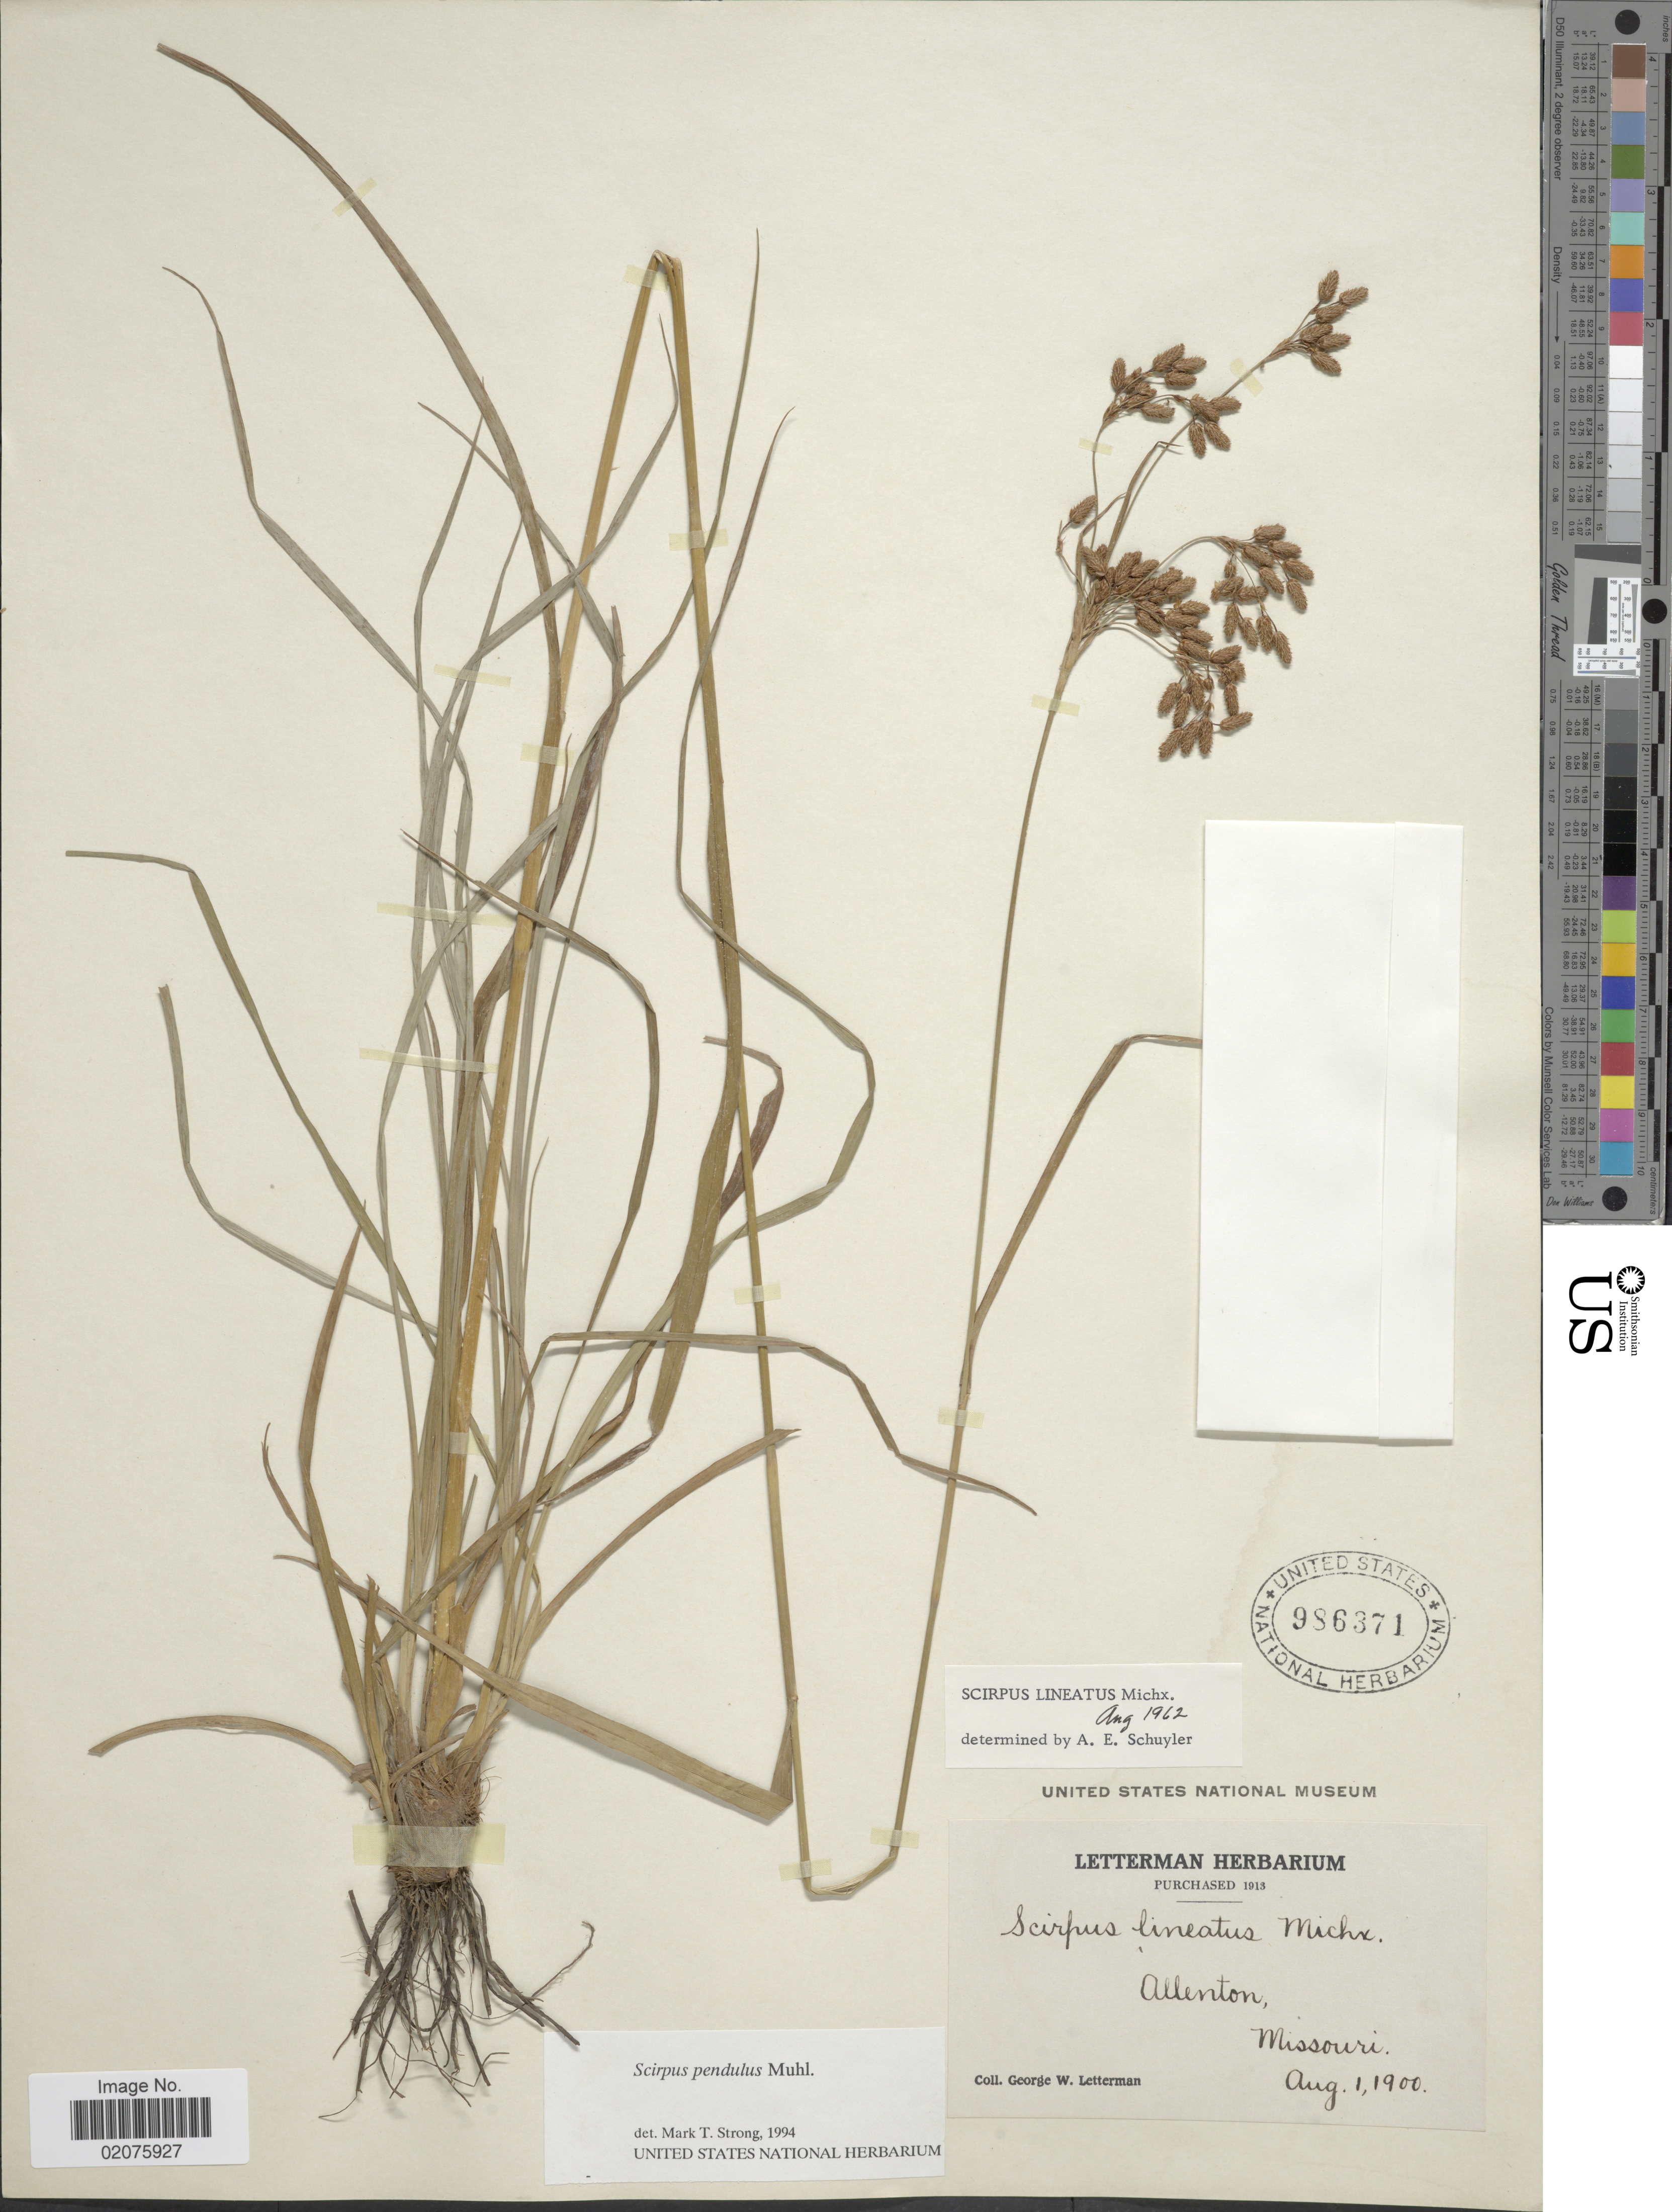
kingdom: Plantae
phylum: Tracheophyta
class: Liliopsida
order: Poales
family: Cyperaceae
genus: Scirpus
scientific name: Scirpus pendulus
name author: Muhl.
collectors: G. W. Letterman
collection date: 1900-08-01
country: United States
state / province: Missouri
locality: Allenton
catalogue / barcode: US 986371